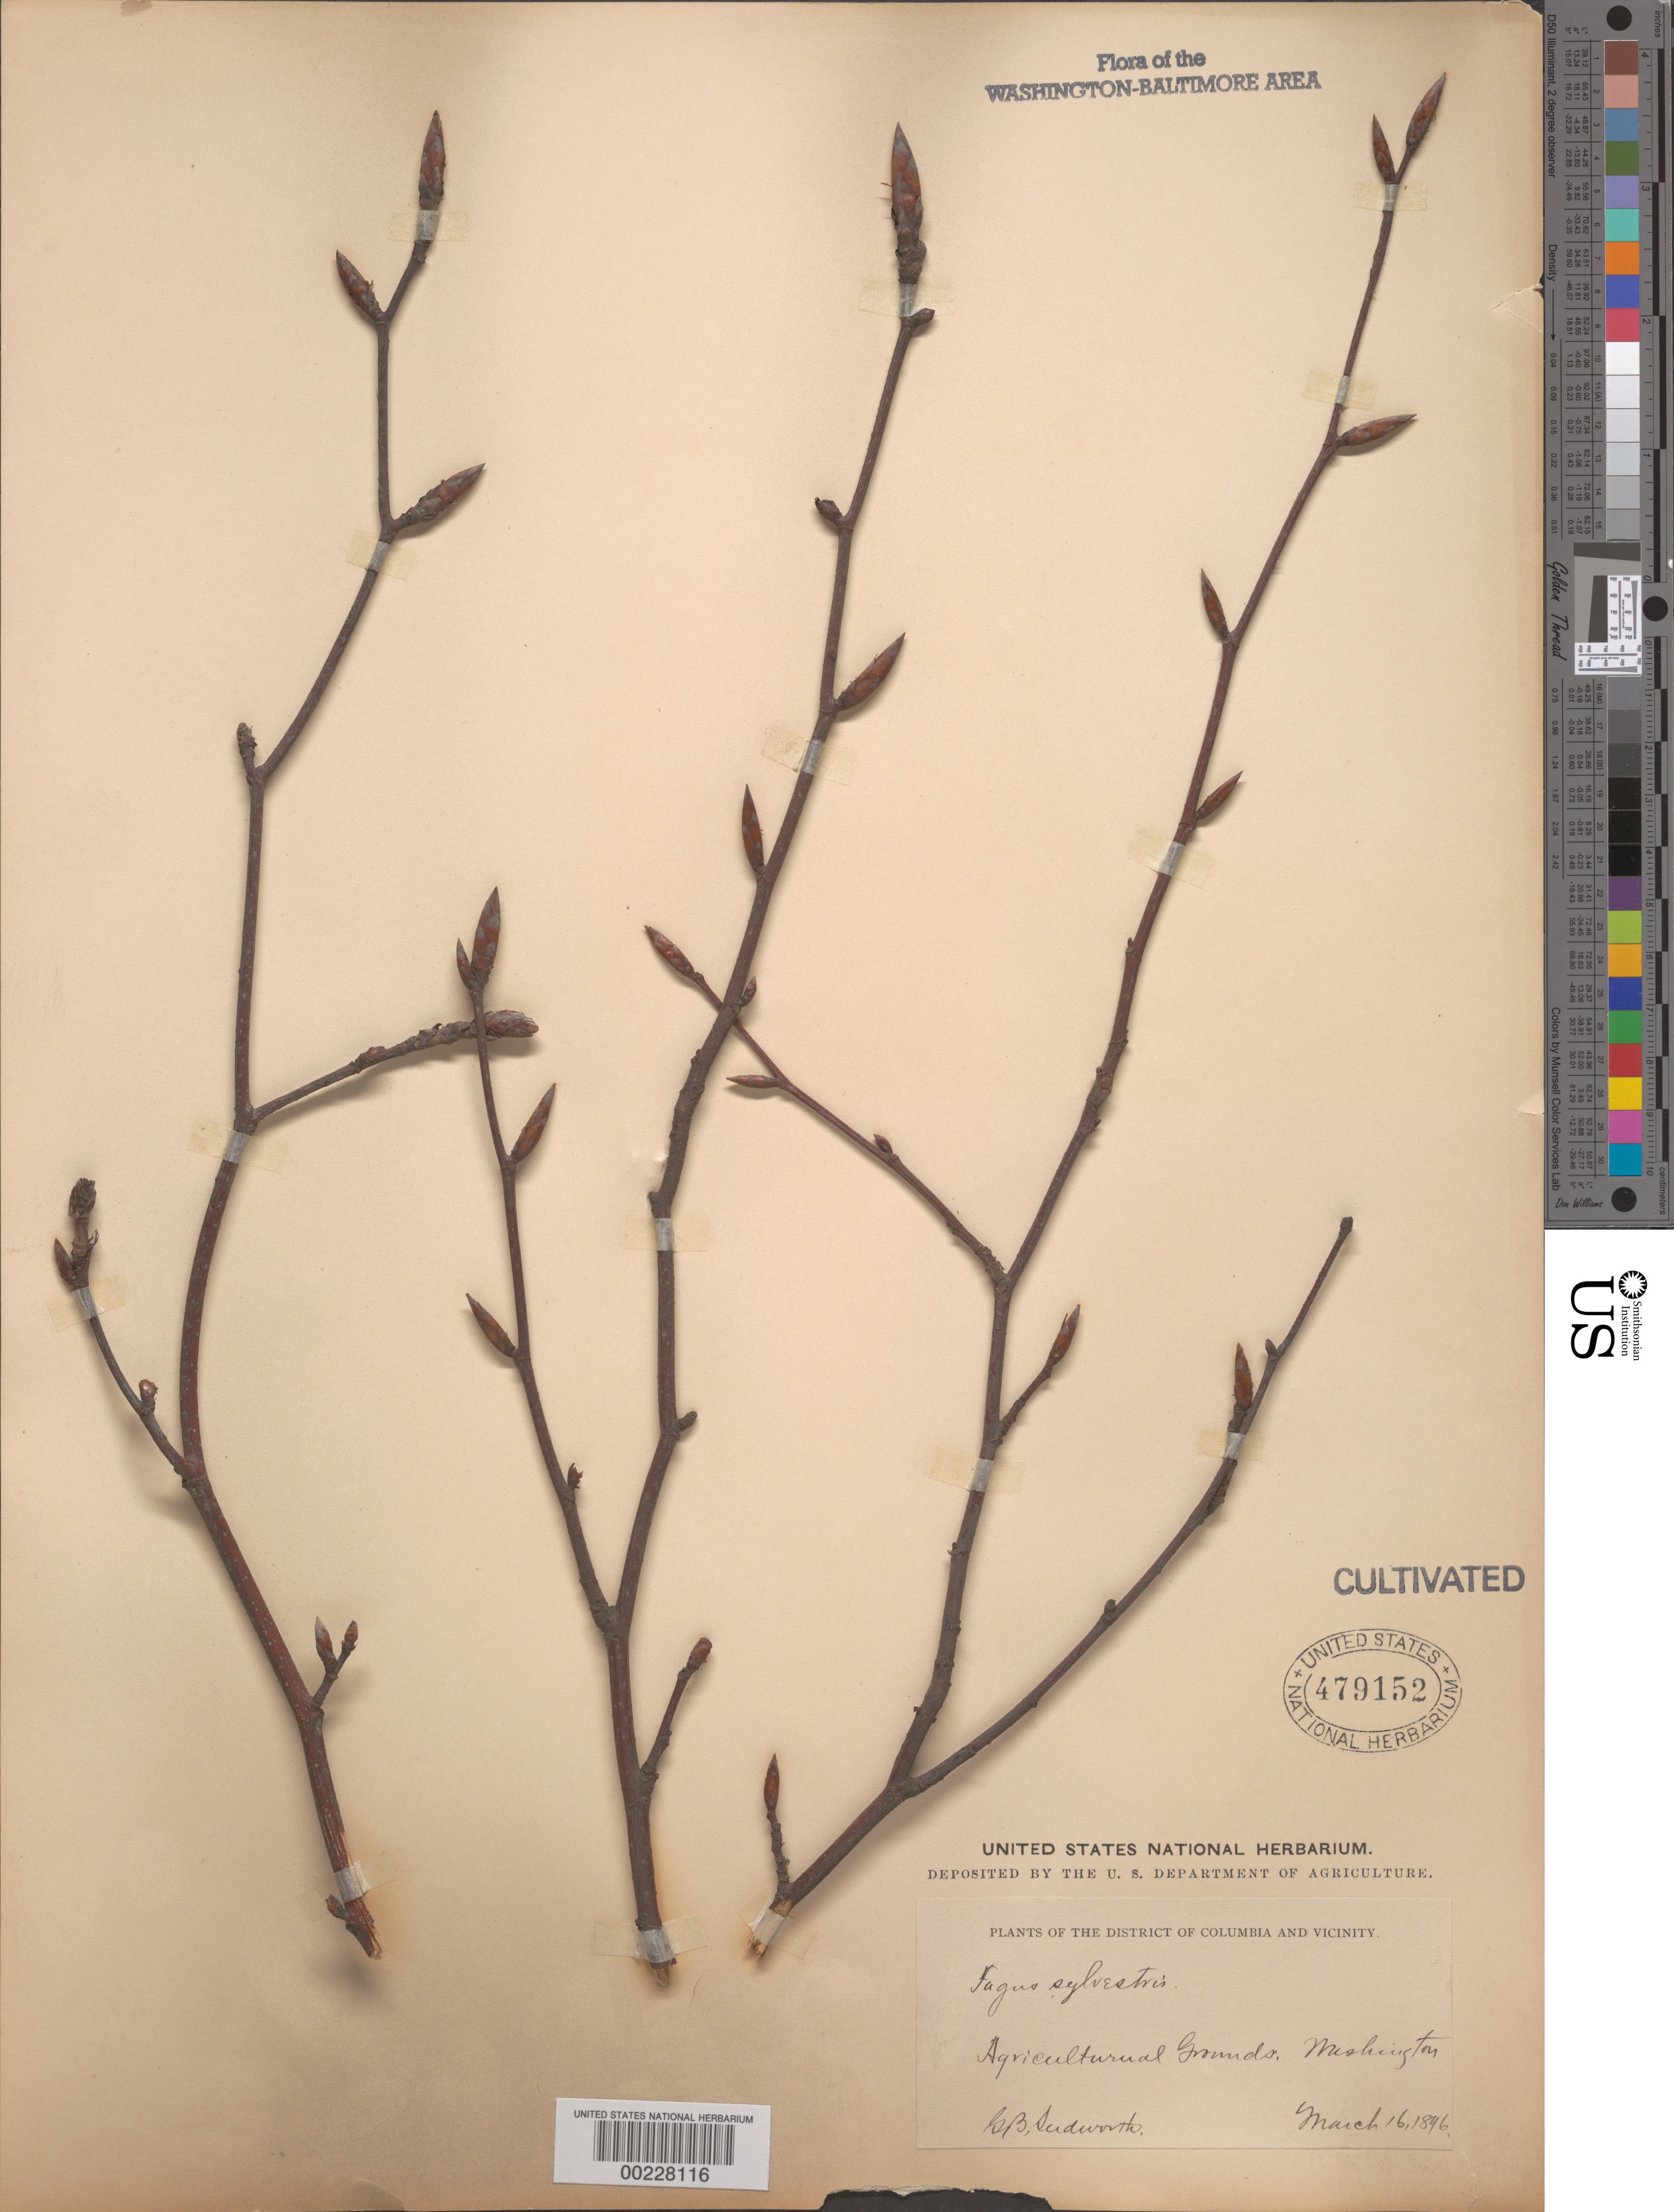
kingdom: Plantae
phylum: Tracheophyta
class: Magnoliopsida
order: Fagales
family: Fagaceae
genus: Fagus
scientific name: Fagus sylvestris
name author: Gaertn.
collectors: G. B. Sudworth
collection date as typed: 16 Mar 1896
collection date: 1896-03-16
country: United States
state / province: District of Columbia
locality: Agricultural grounds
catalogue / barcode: US 479152